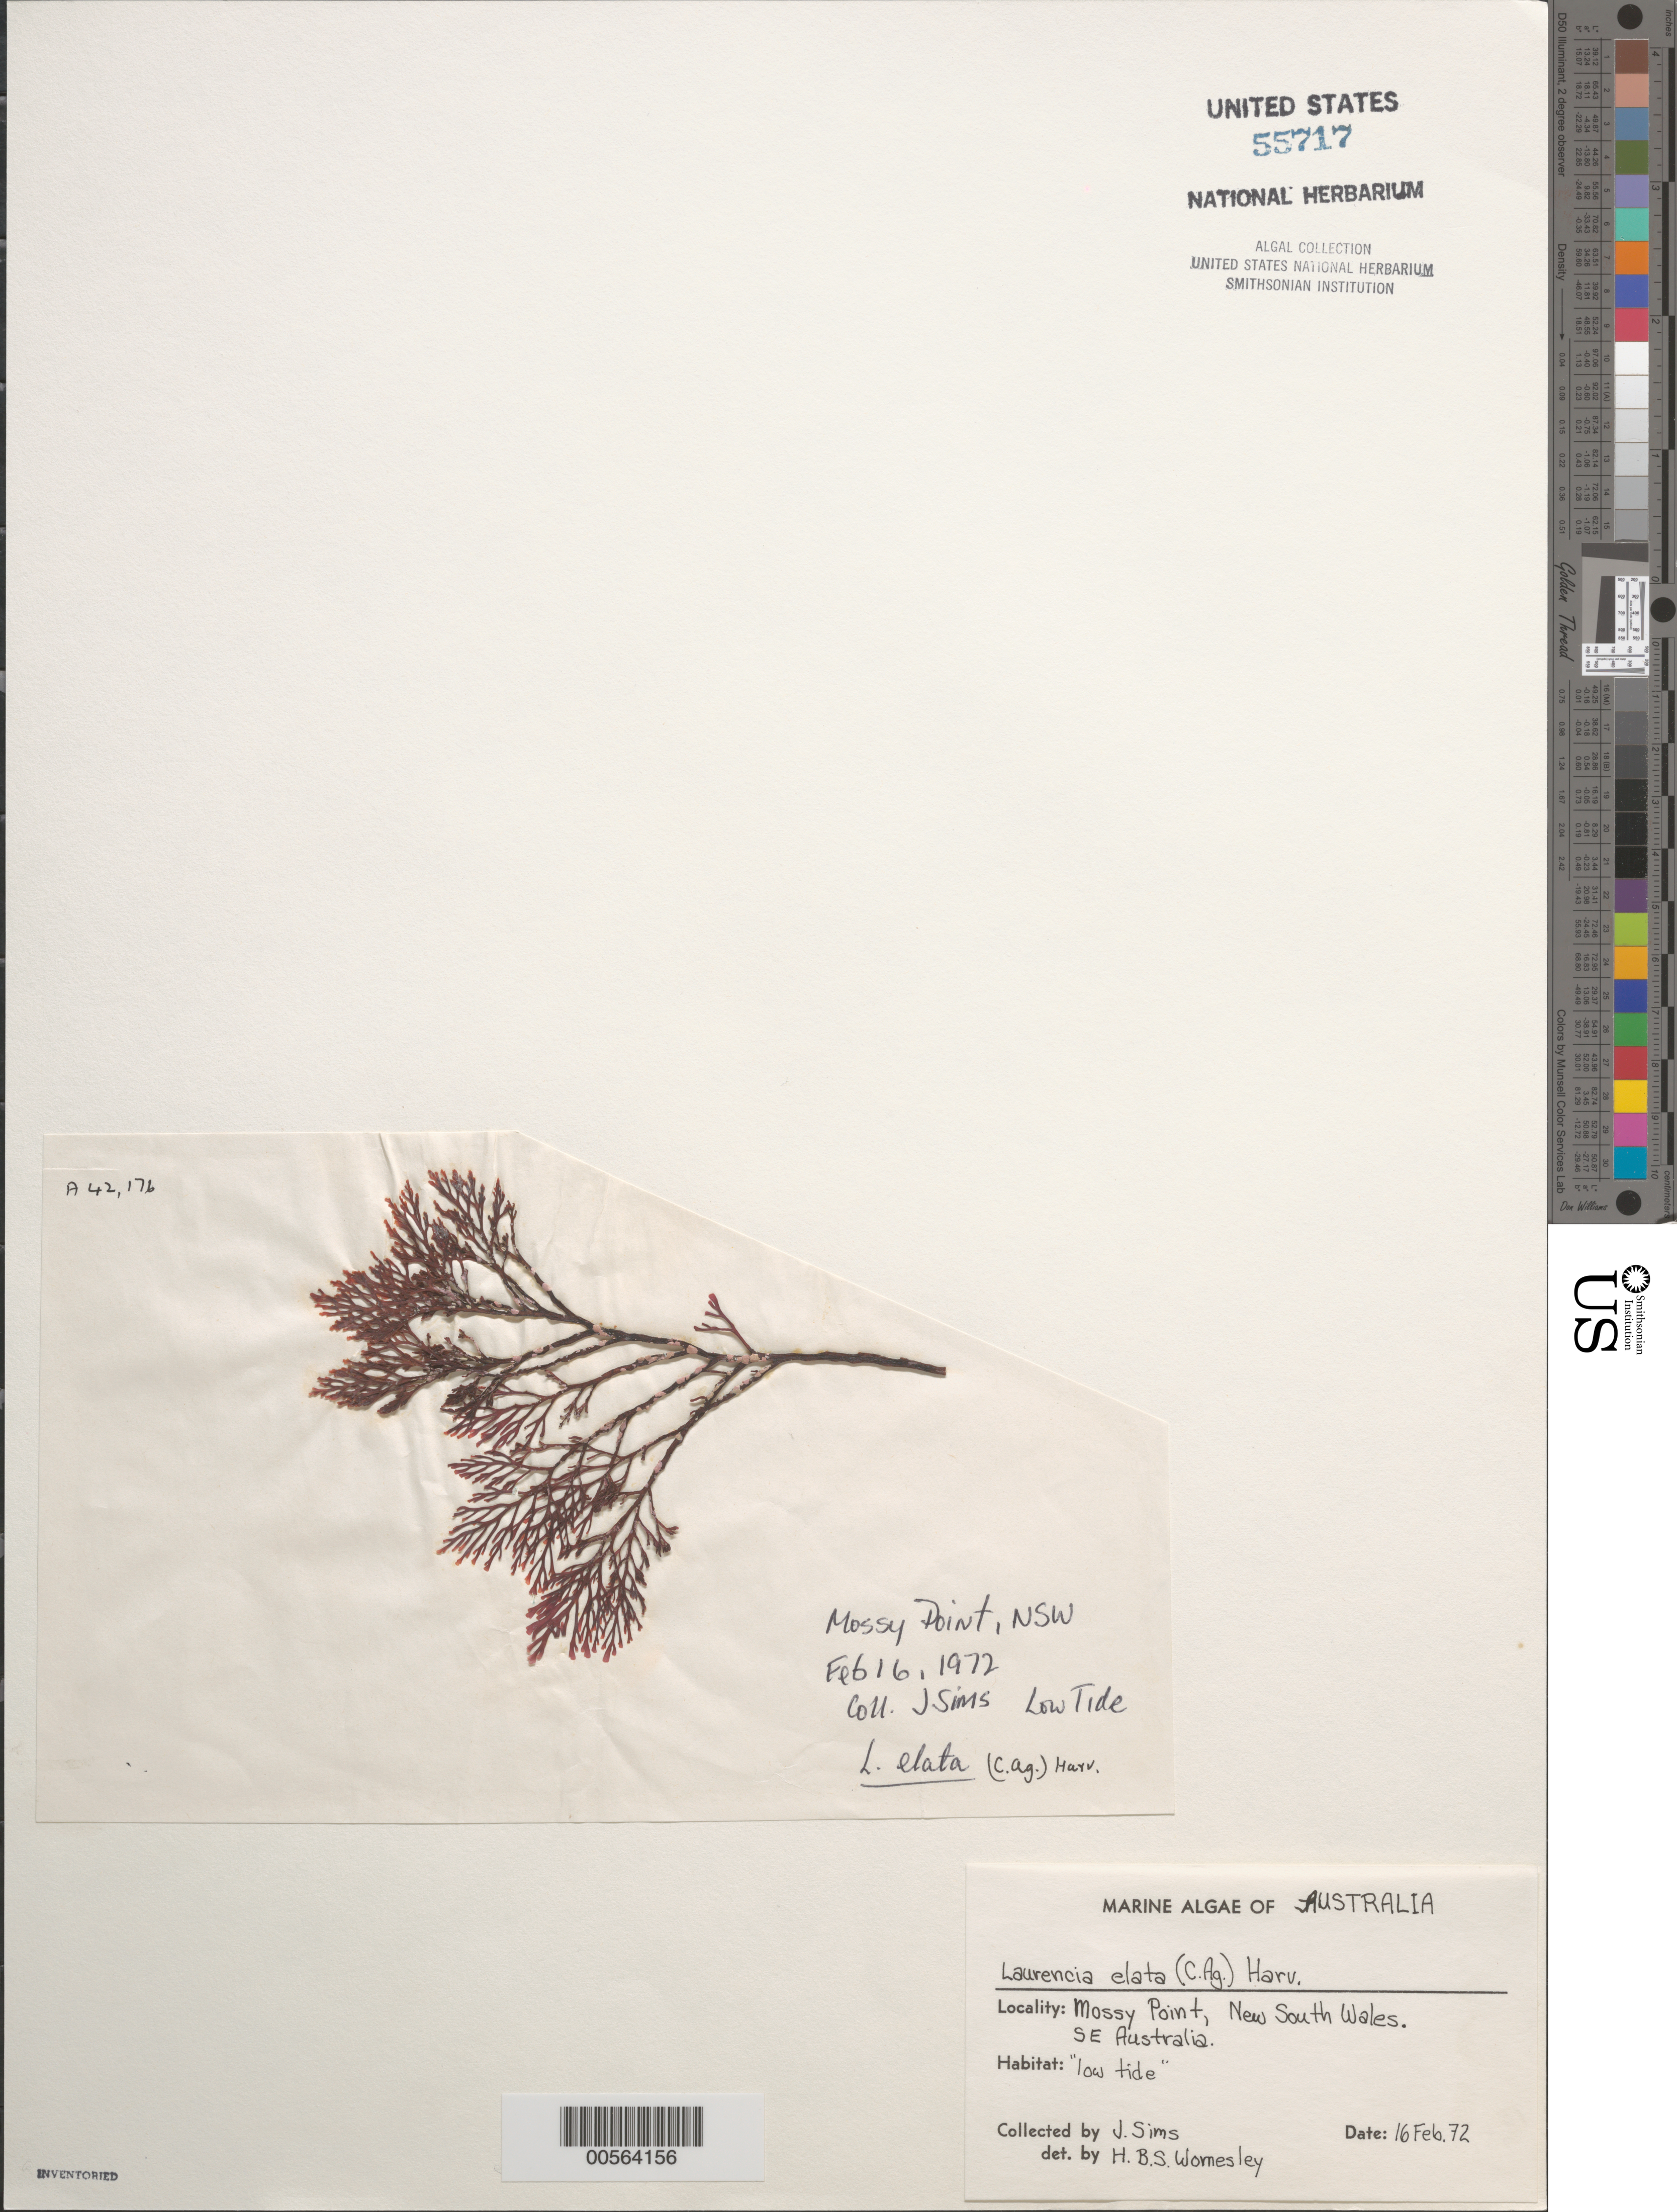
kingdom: Plantae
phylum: Rhodophyta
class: Florideophyceae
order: Ceramiales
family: Rhodomelaceae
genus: Corynecladia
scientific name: Corynecladia elata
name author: (C. Agardh) Cassano et al.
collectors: J. Sims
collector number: A42176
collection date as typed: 16 Feb 1972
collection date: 1972-02-16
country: Australia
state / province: New South Wales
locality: Mossy point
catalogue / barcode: US 55717